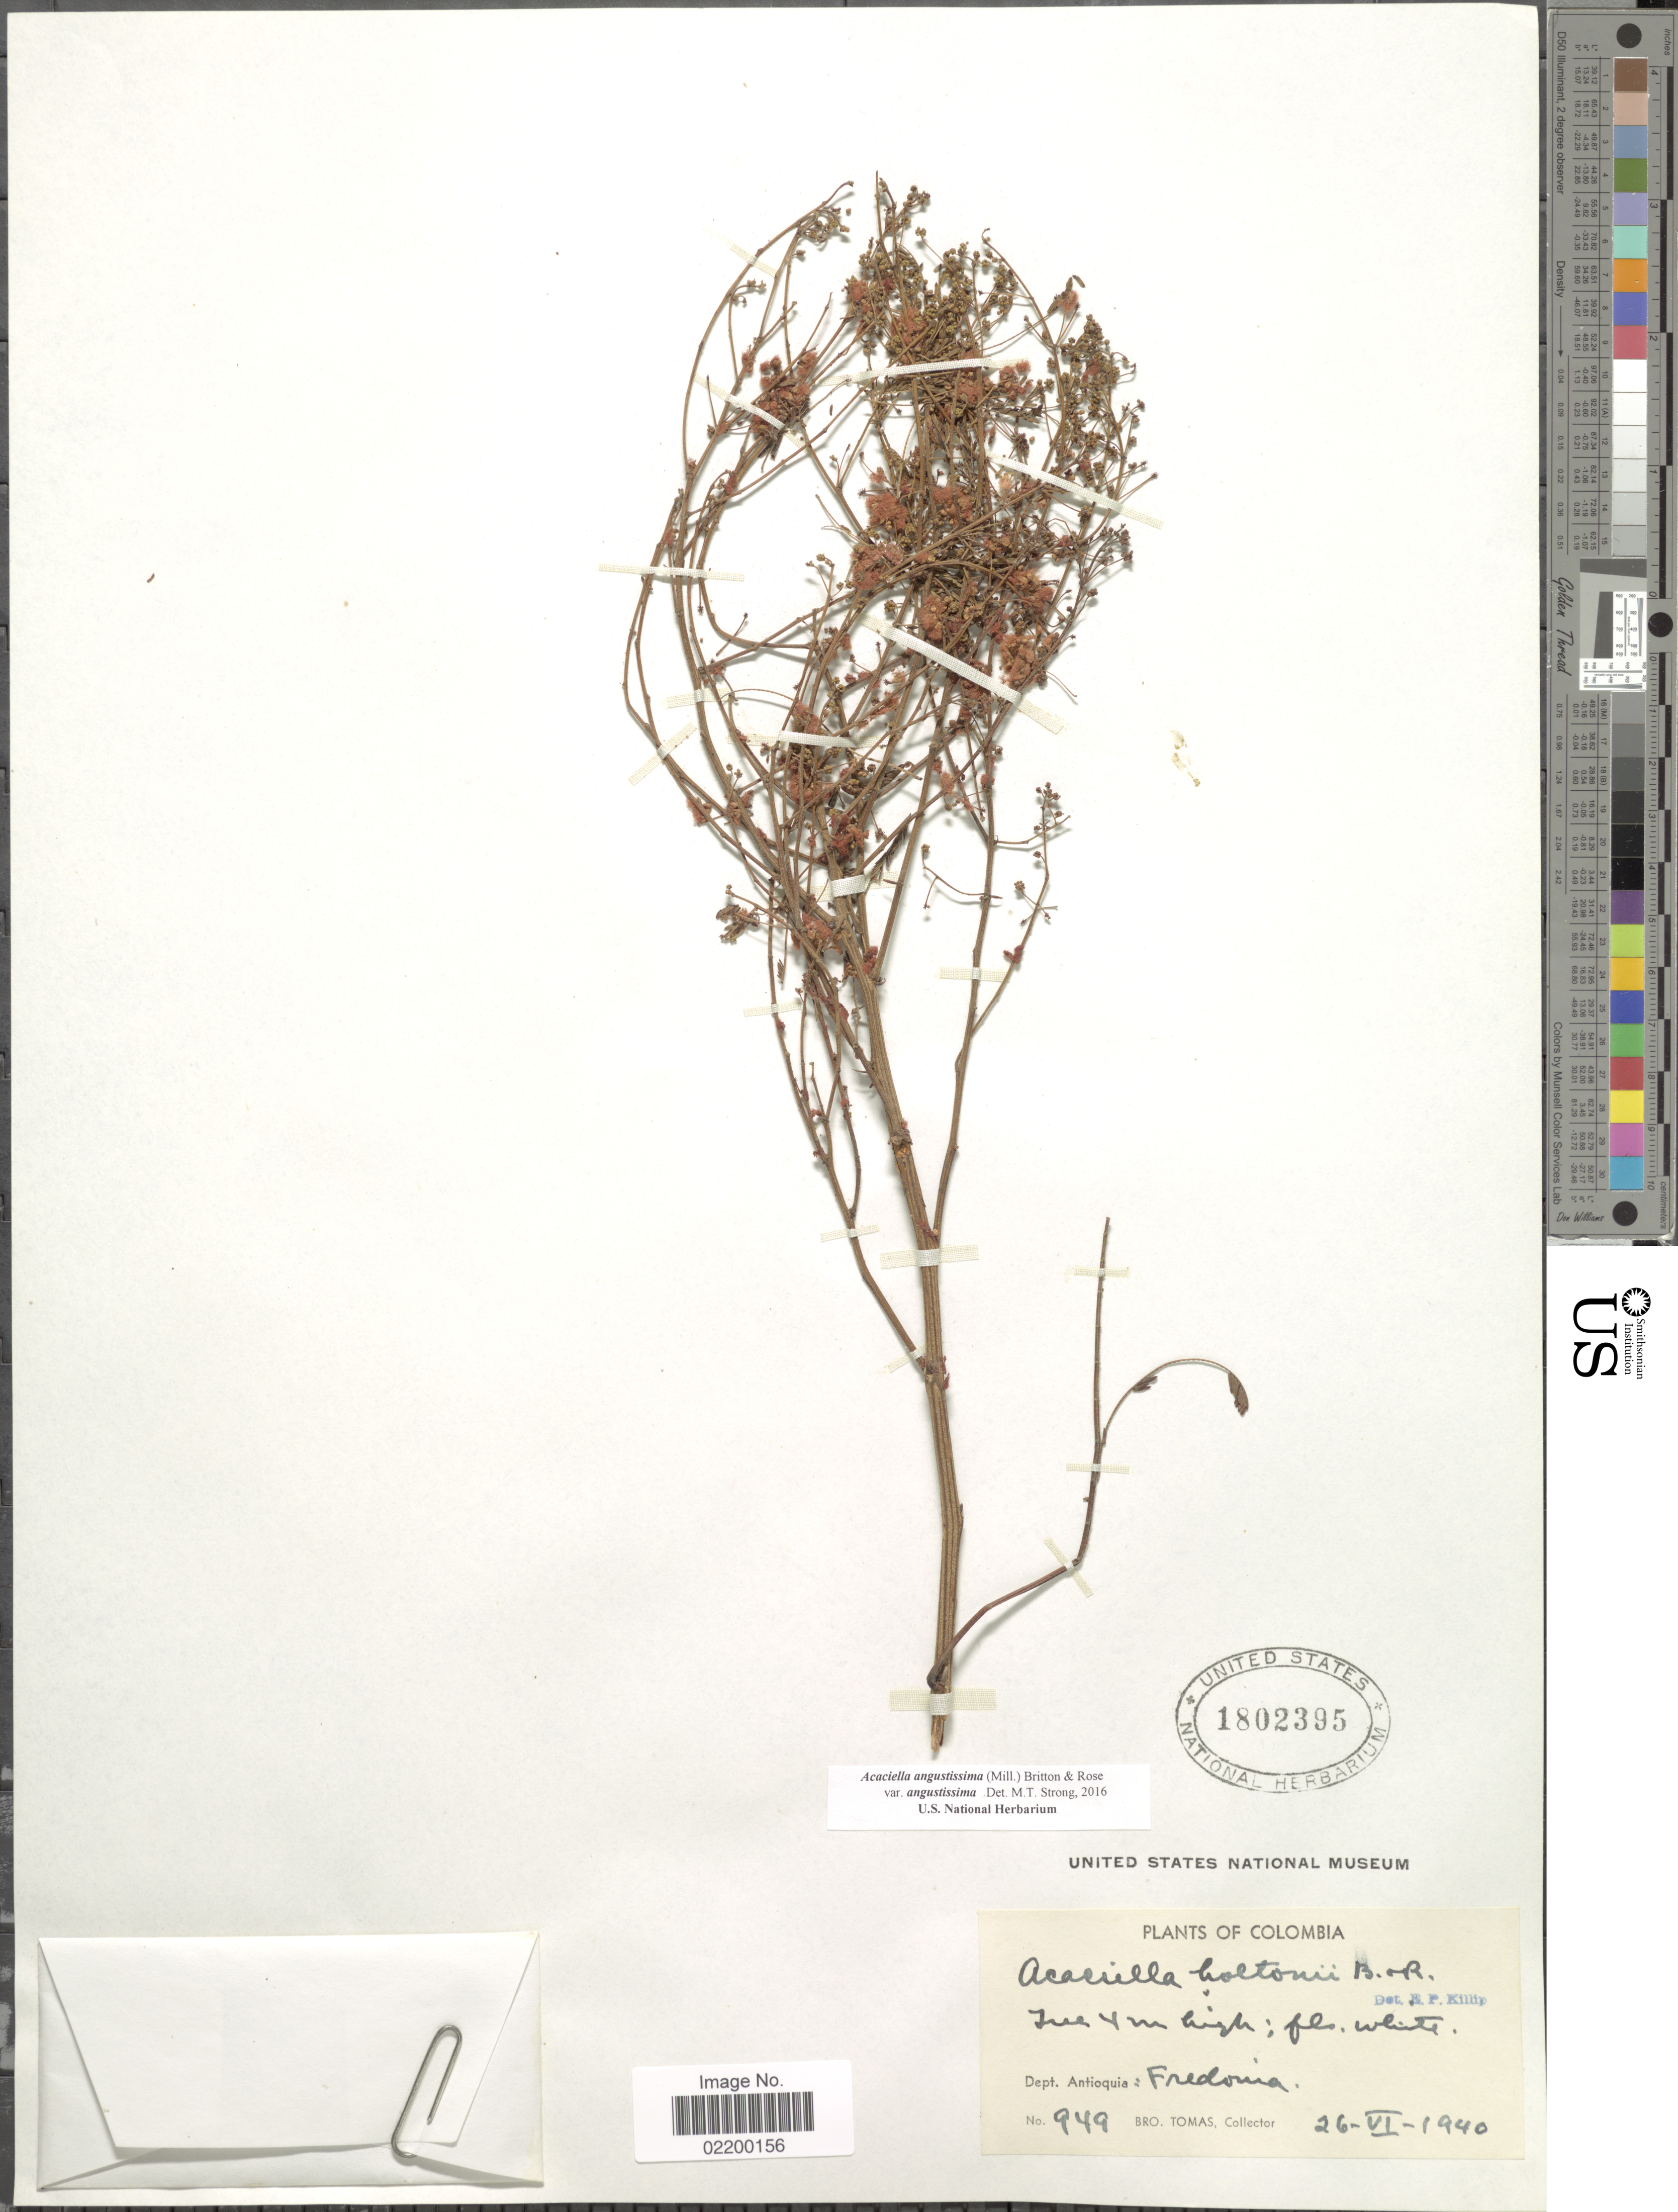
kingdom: Plantae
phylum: Tracheophyta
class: Magnoliopsida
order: Fabales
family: Fabaceae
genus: Acaciella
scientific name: Acaciella angustissima var. angustissima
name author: (Mill.) Britton & Rose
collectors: B. Tomas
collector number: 949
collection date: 1940-06-26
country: Colombia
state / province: Antioquia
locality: Dept. Antioquia: Fredonia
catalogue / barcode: US 1802395